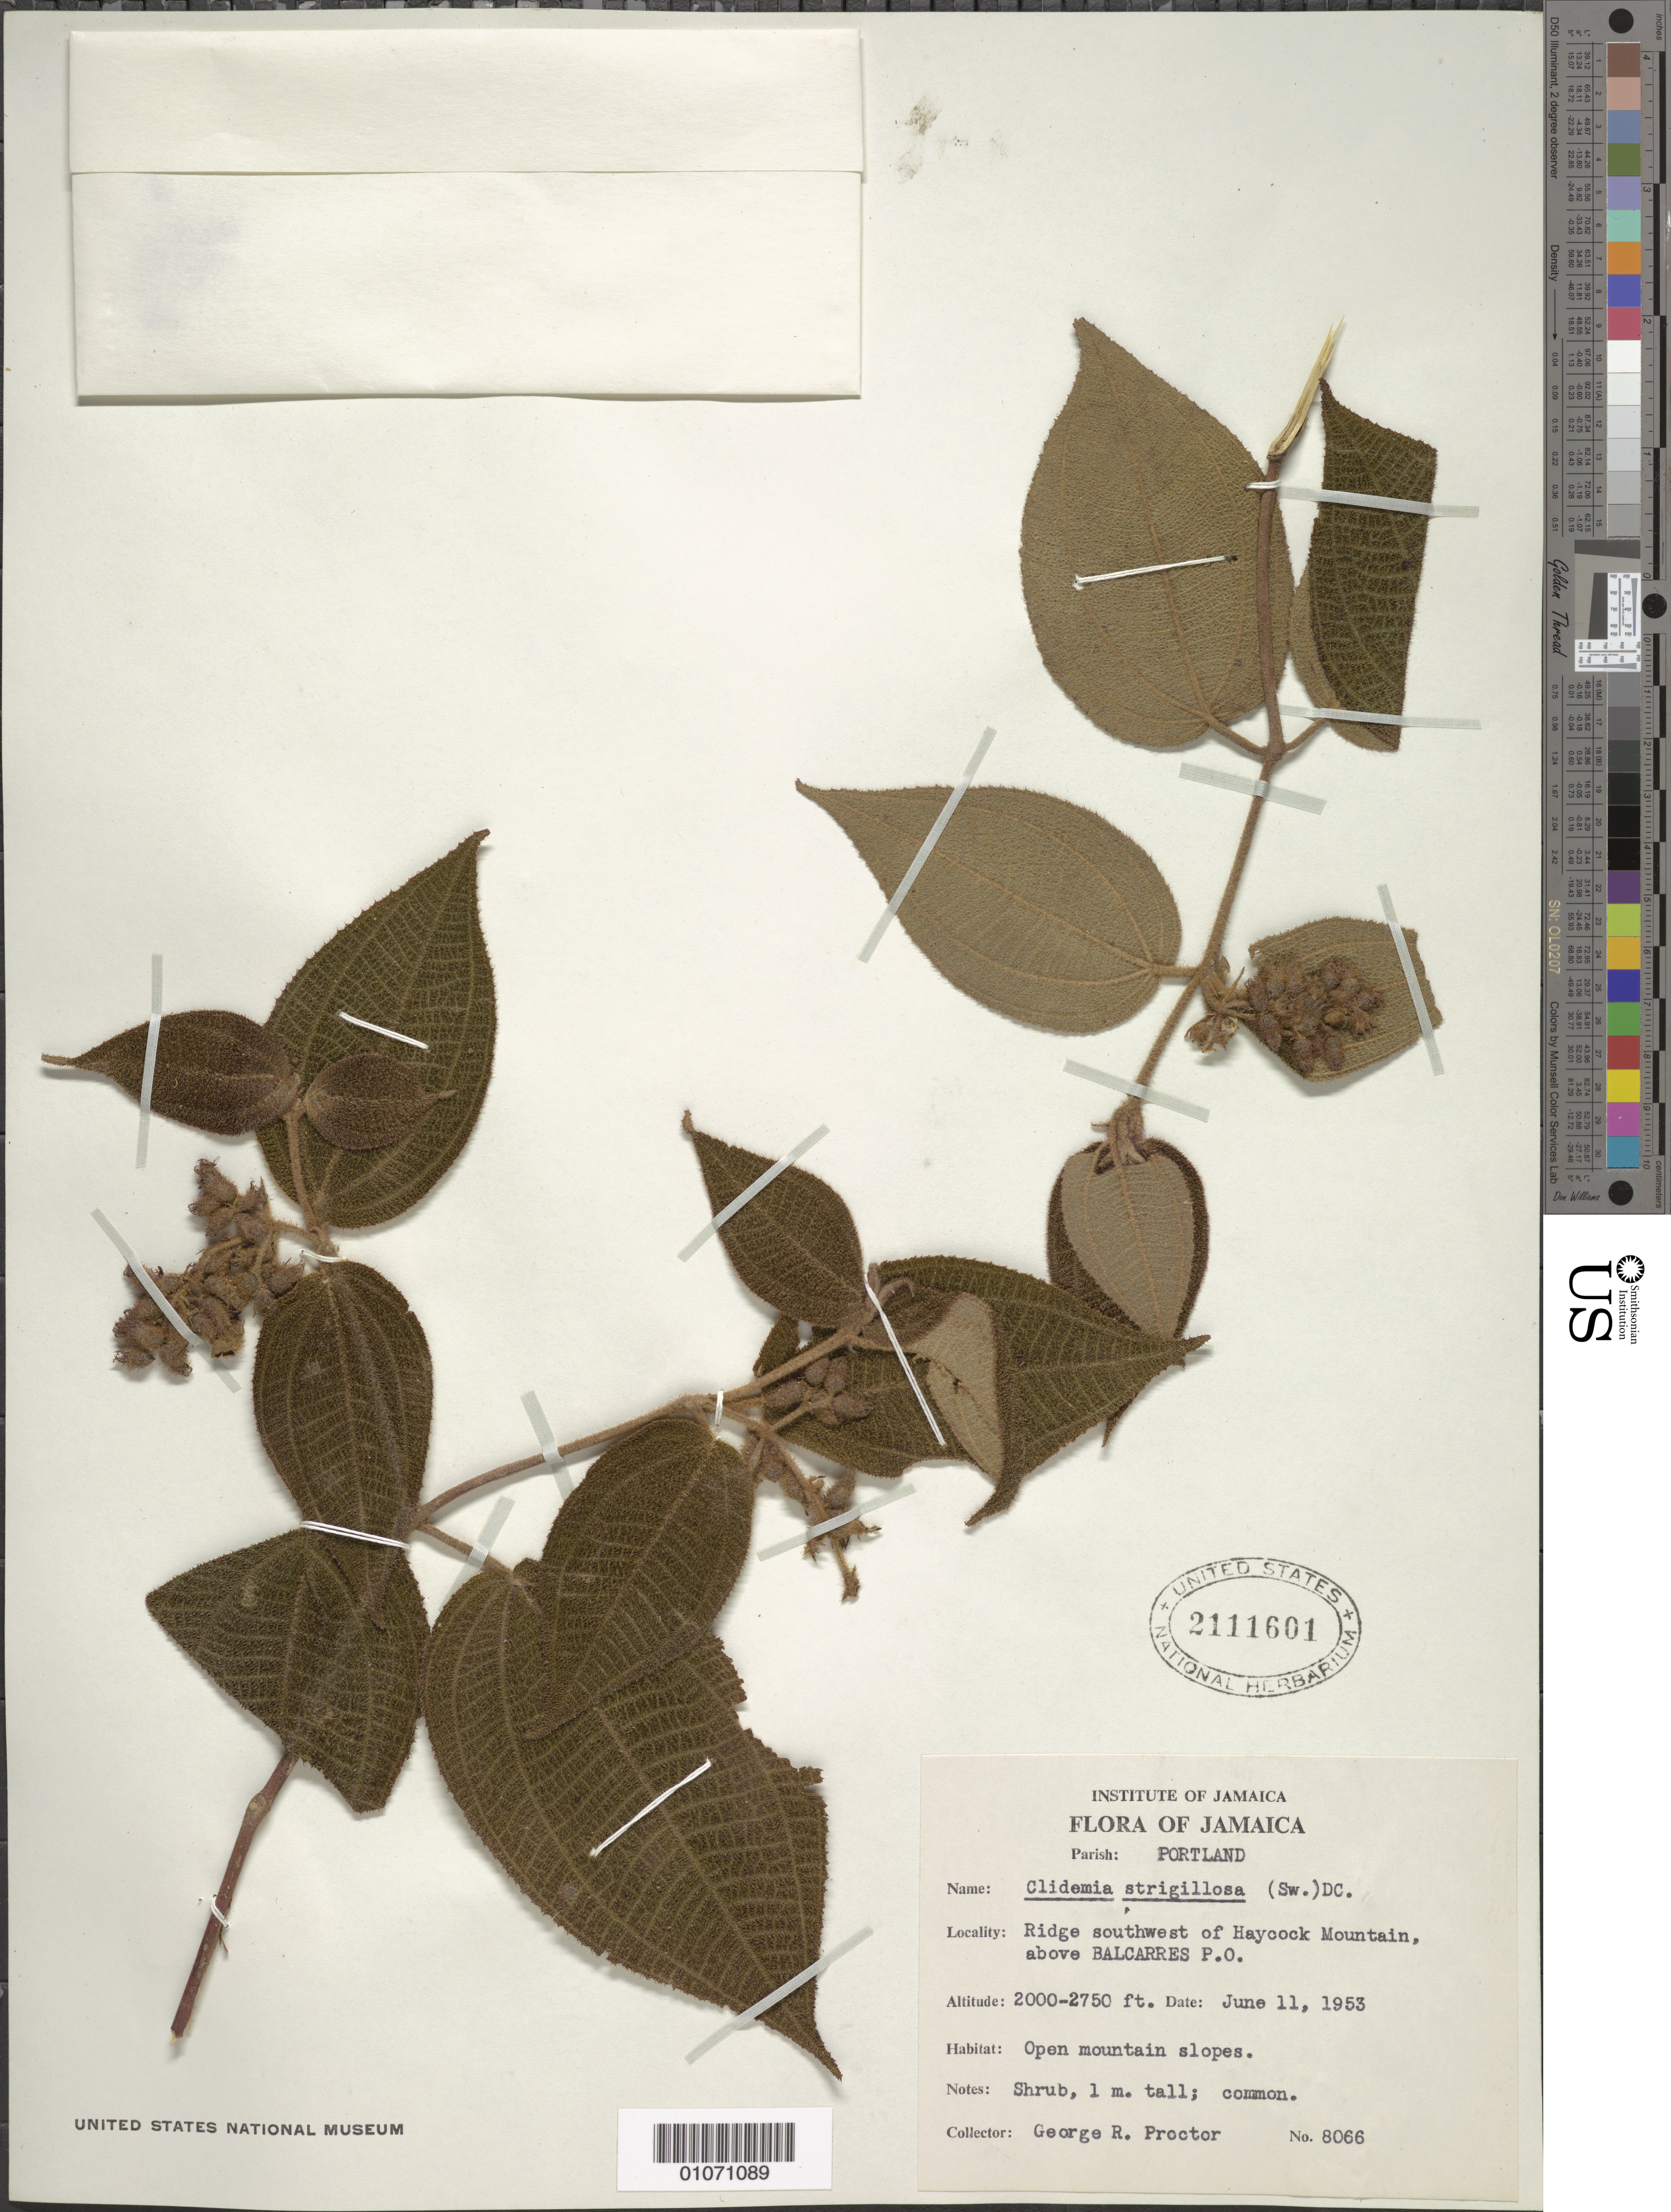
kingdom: Plantae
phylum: Tracheophyta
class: Magnoliopsida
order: Myrtales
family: Melastomataceae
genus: Clidemia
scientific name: Clidemia strigillosa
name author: (Sw.) DC.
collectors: G. R. Proctor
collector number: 8066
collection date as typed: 11 Jun 1953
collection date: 1953-06-11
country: Jamaica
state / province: Portland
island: Jamaica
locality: Haycock Mountain, ridge SW of; above Balcarres P.O.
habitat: Open mountain slopes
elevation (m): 610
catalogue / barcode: US 2111601